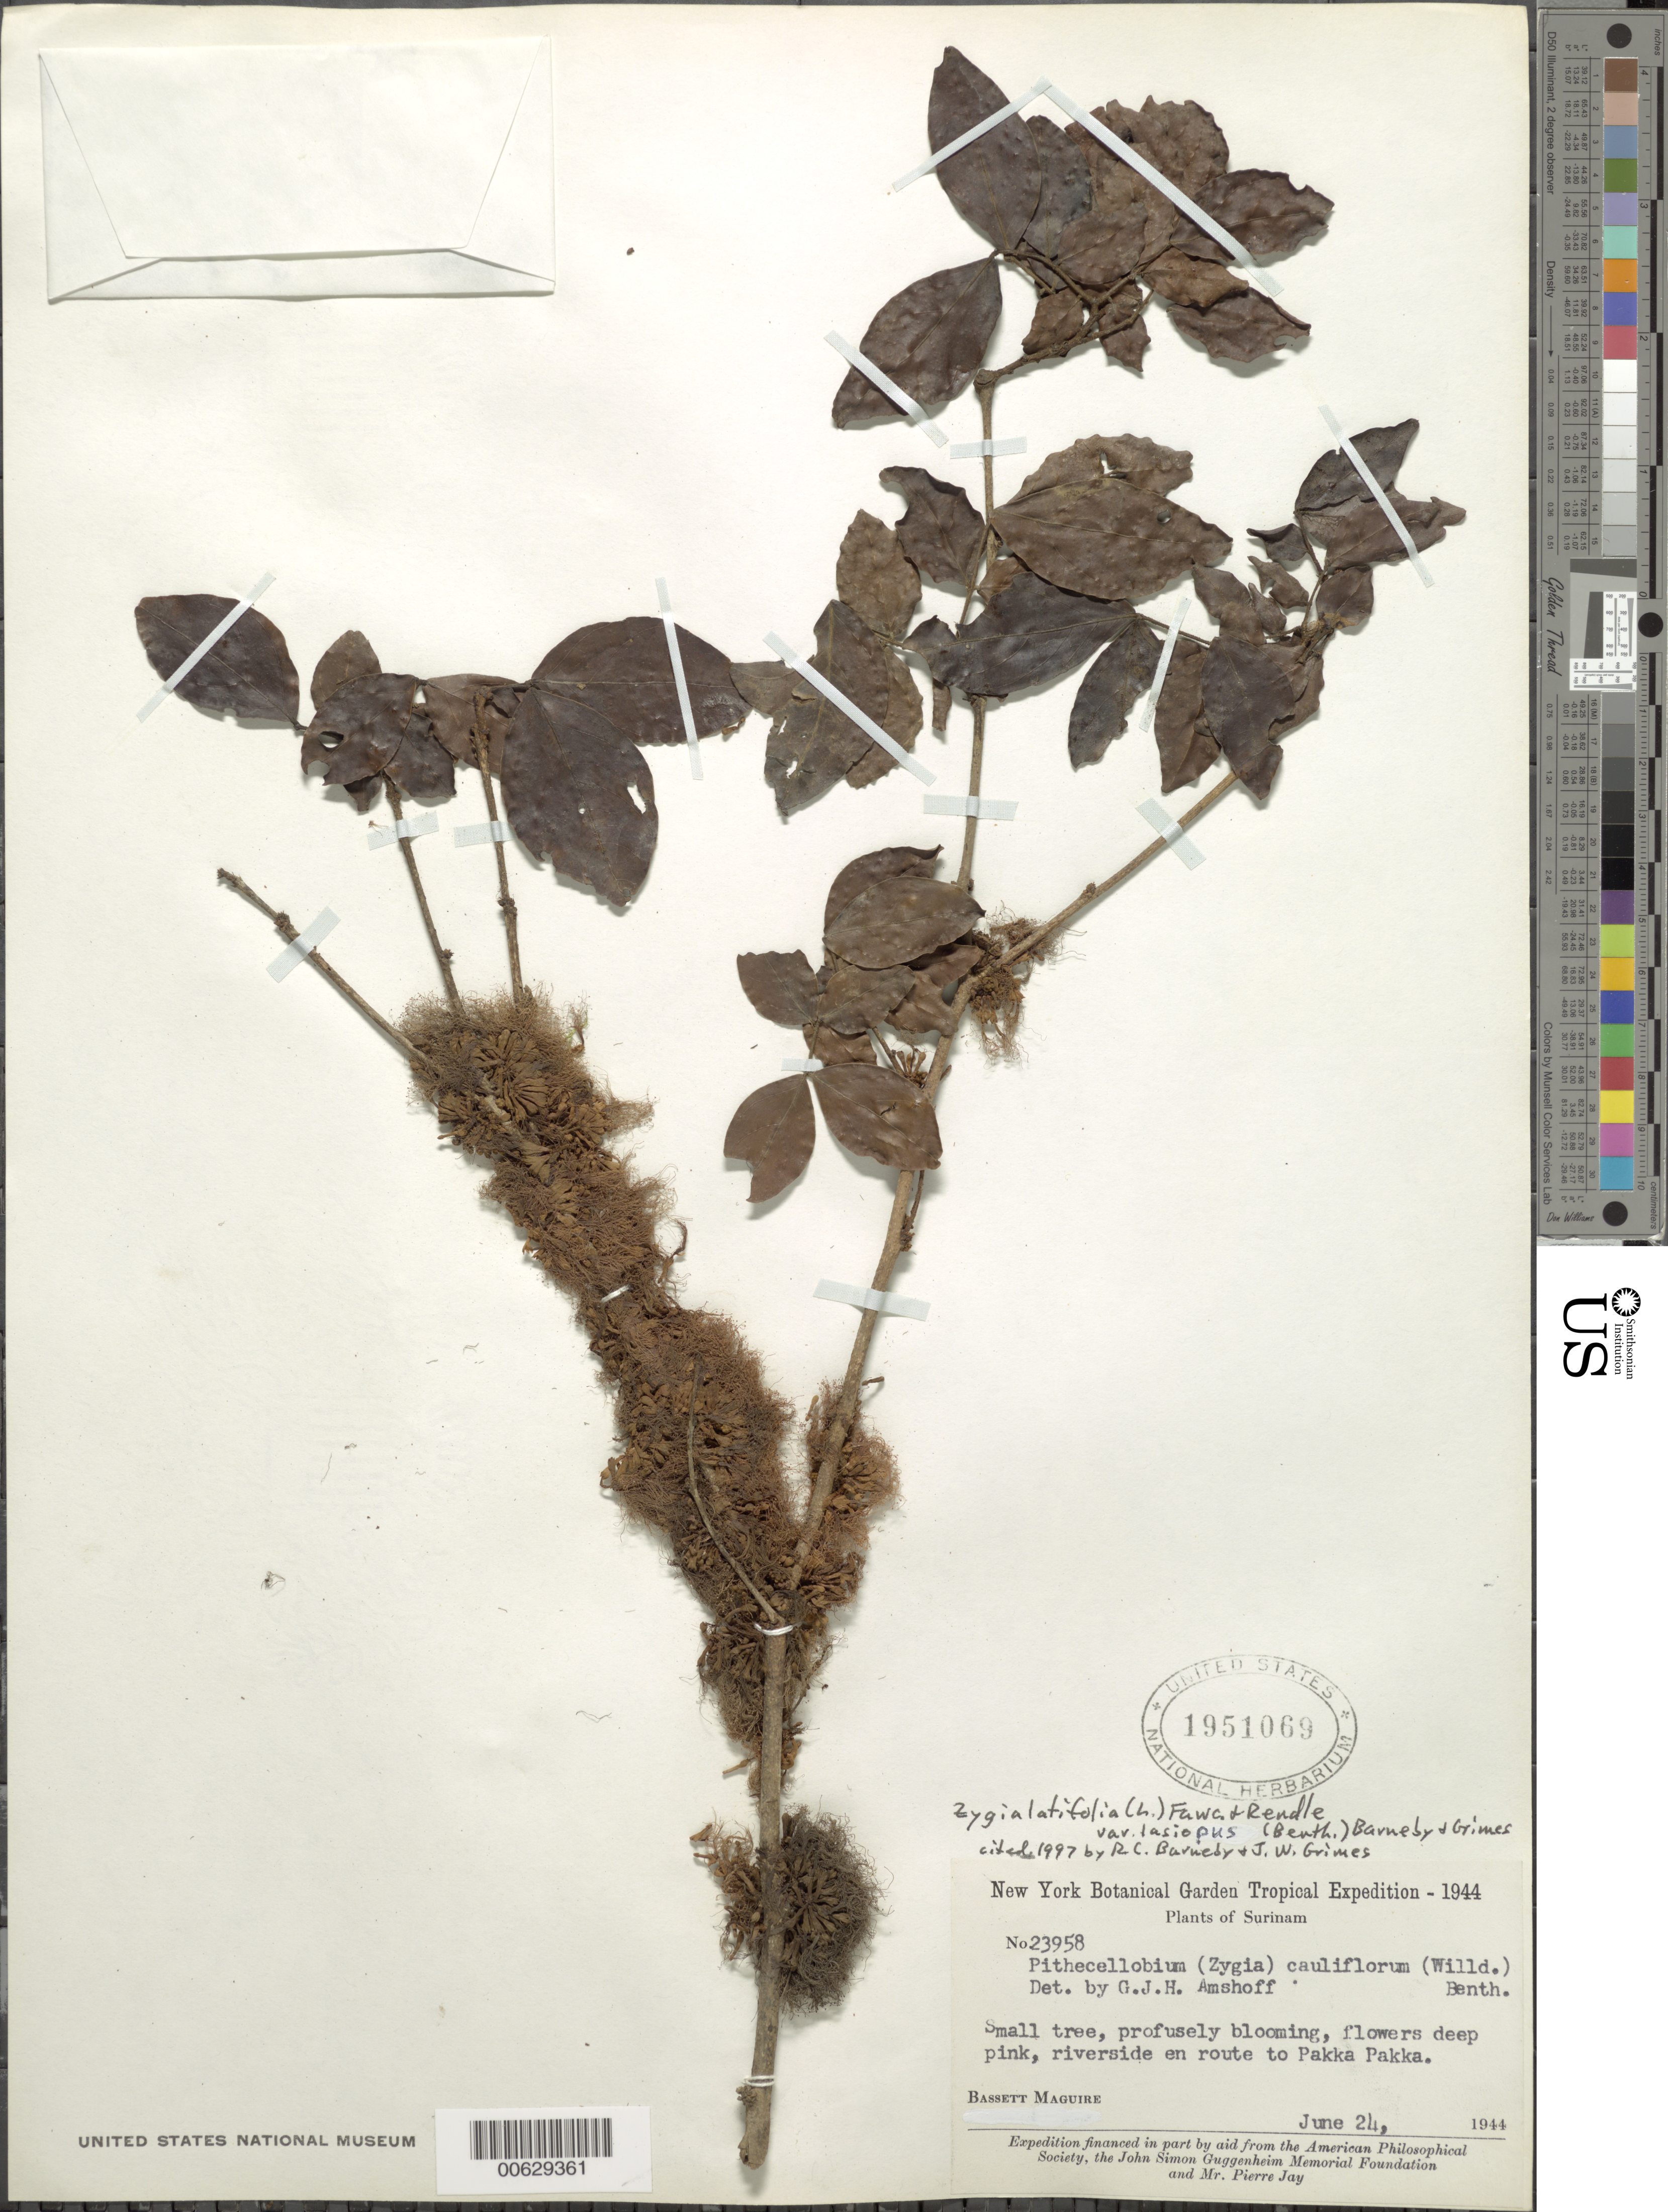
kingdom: Plantae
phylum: Tracheophyta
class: Magnoliopsida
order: Fabales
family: Fabaceae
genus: Zygia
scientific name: Zygia latifolia var. lasiopus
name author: (Benth.) Barneby & J.W. Grimes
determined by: Barneby, R. C.; Grimes, J. W.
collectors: B. Maguire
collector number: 23958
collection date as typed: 24-Jun-44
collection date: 1944-06-24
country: Suriname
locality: Saramacca River, route to Pakka Pakka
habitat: Riverside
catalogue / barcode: US 1951069